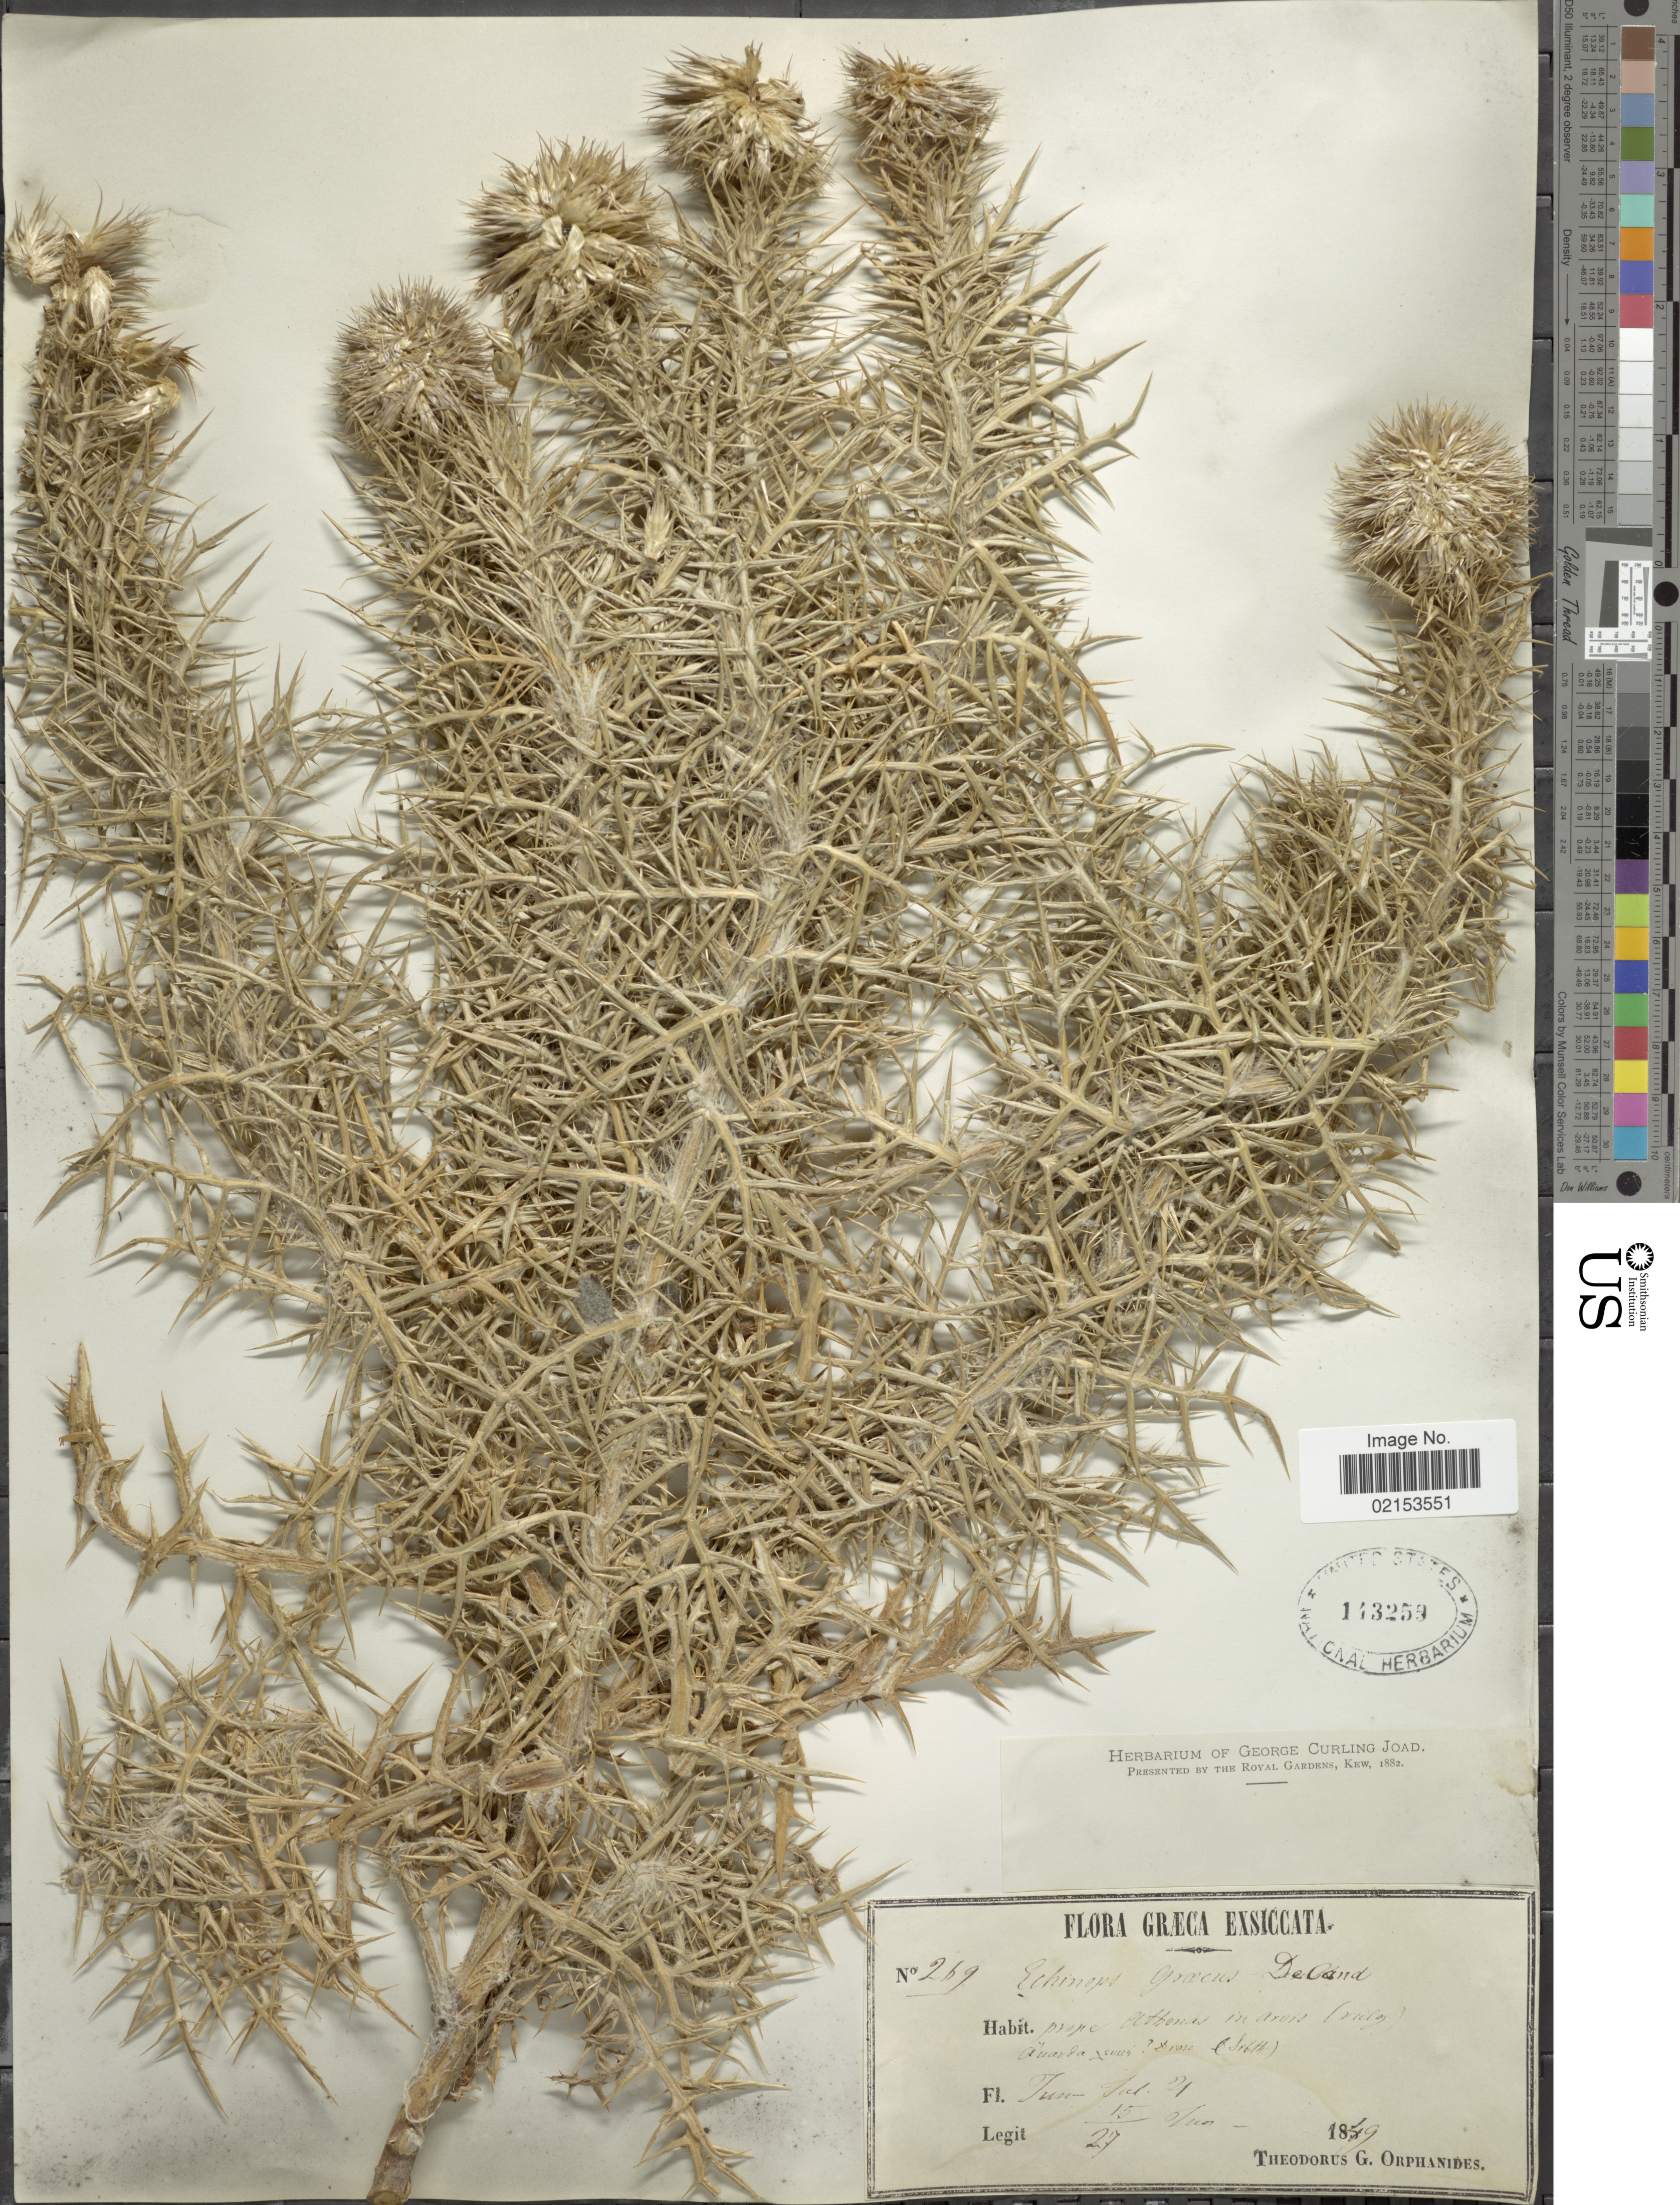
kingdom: Plantae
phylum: Tracheophyta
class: Magnoliopsida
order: Asterales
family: Asteraceae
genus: Echinops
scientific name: Echinops graecus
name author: Mill.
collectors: T. G. Orphanides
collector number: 269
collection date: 1849-06-15/1849-06-27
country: Greece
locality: Prope Athena in arvis (vulg) auamba soug drose 9Schott0 [interpreted]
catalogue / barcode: US 143259